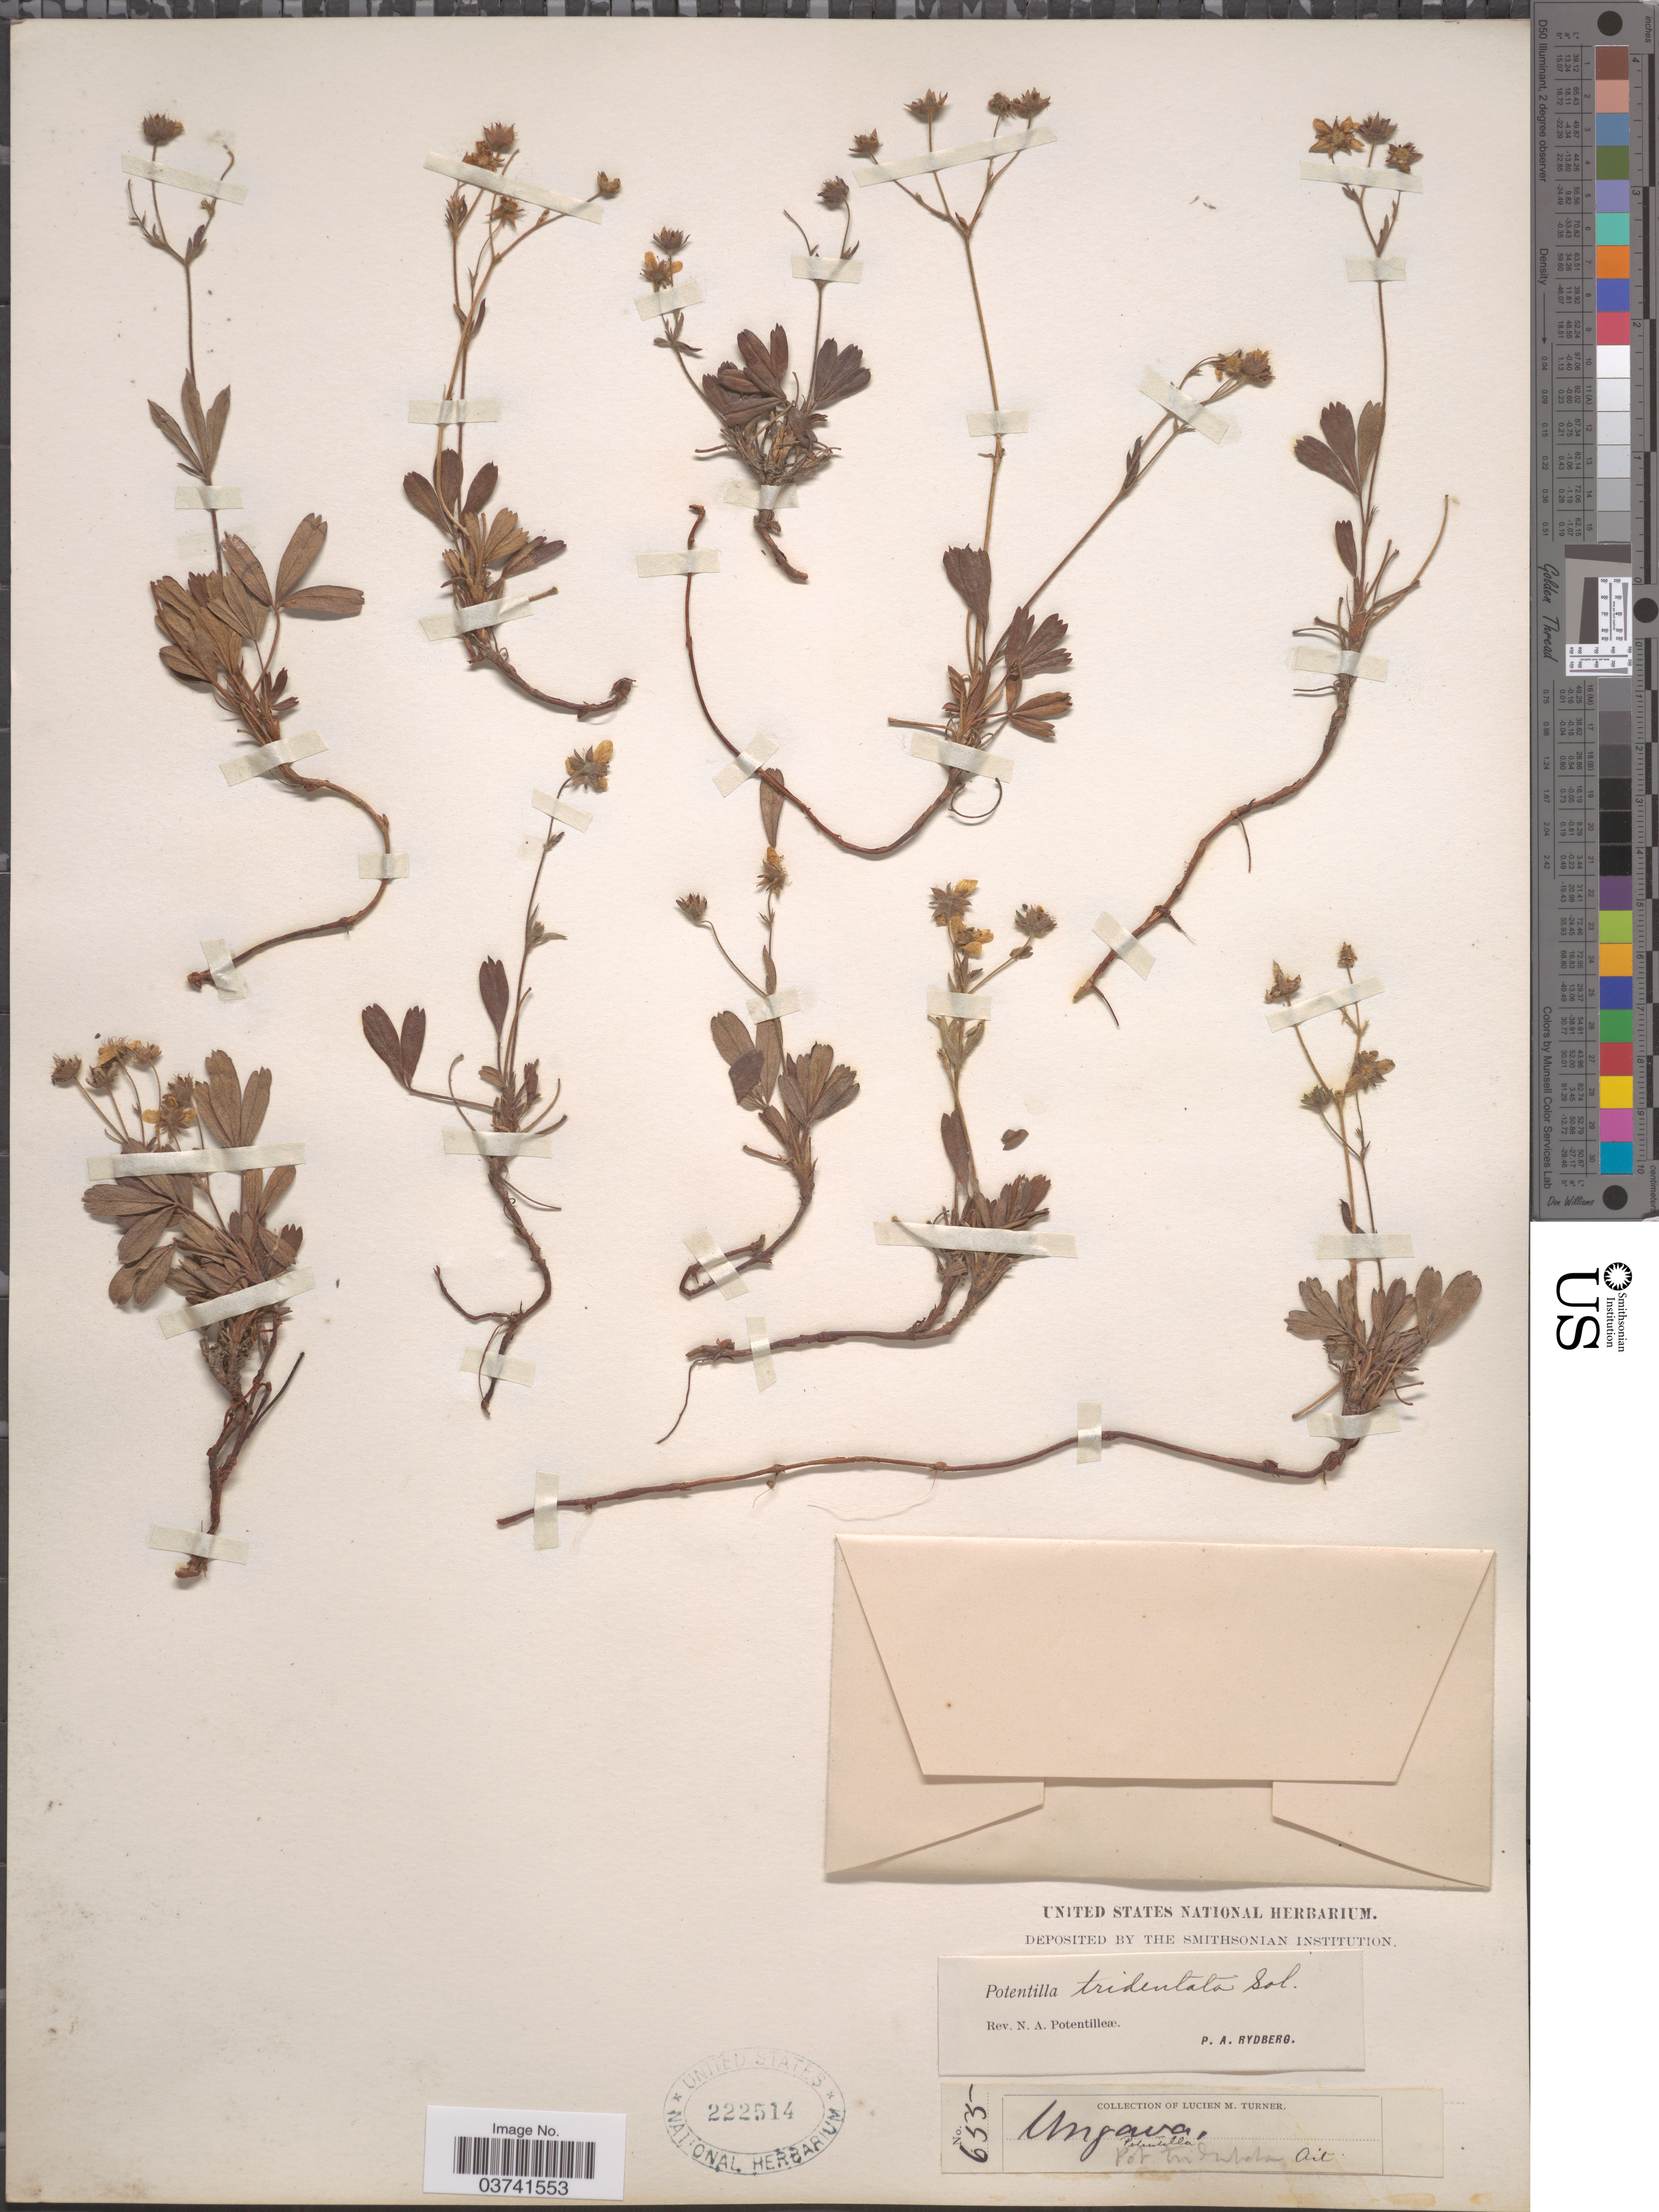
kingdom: Plantae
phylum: Tracheophyta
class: Magnoliopsida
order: Rosales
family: Rosaceae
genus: Potentilla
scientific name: Potentilla tridentata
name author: Aiton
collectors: L. M. Turner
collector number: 655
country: Canada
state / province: Newfoundland and Labrador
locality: Ungava.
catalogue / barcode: US 222514